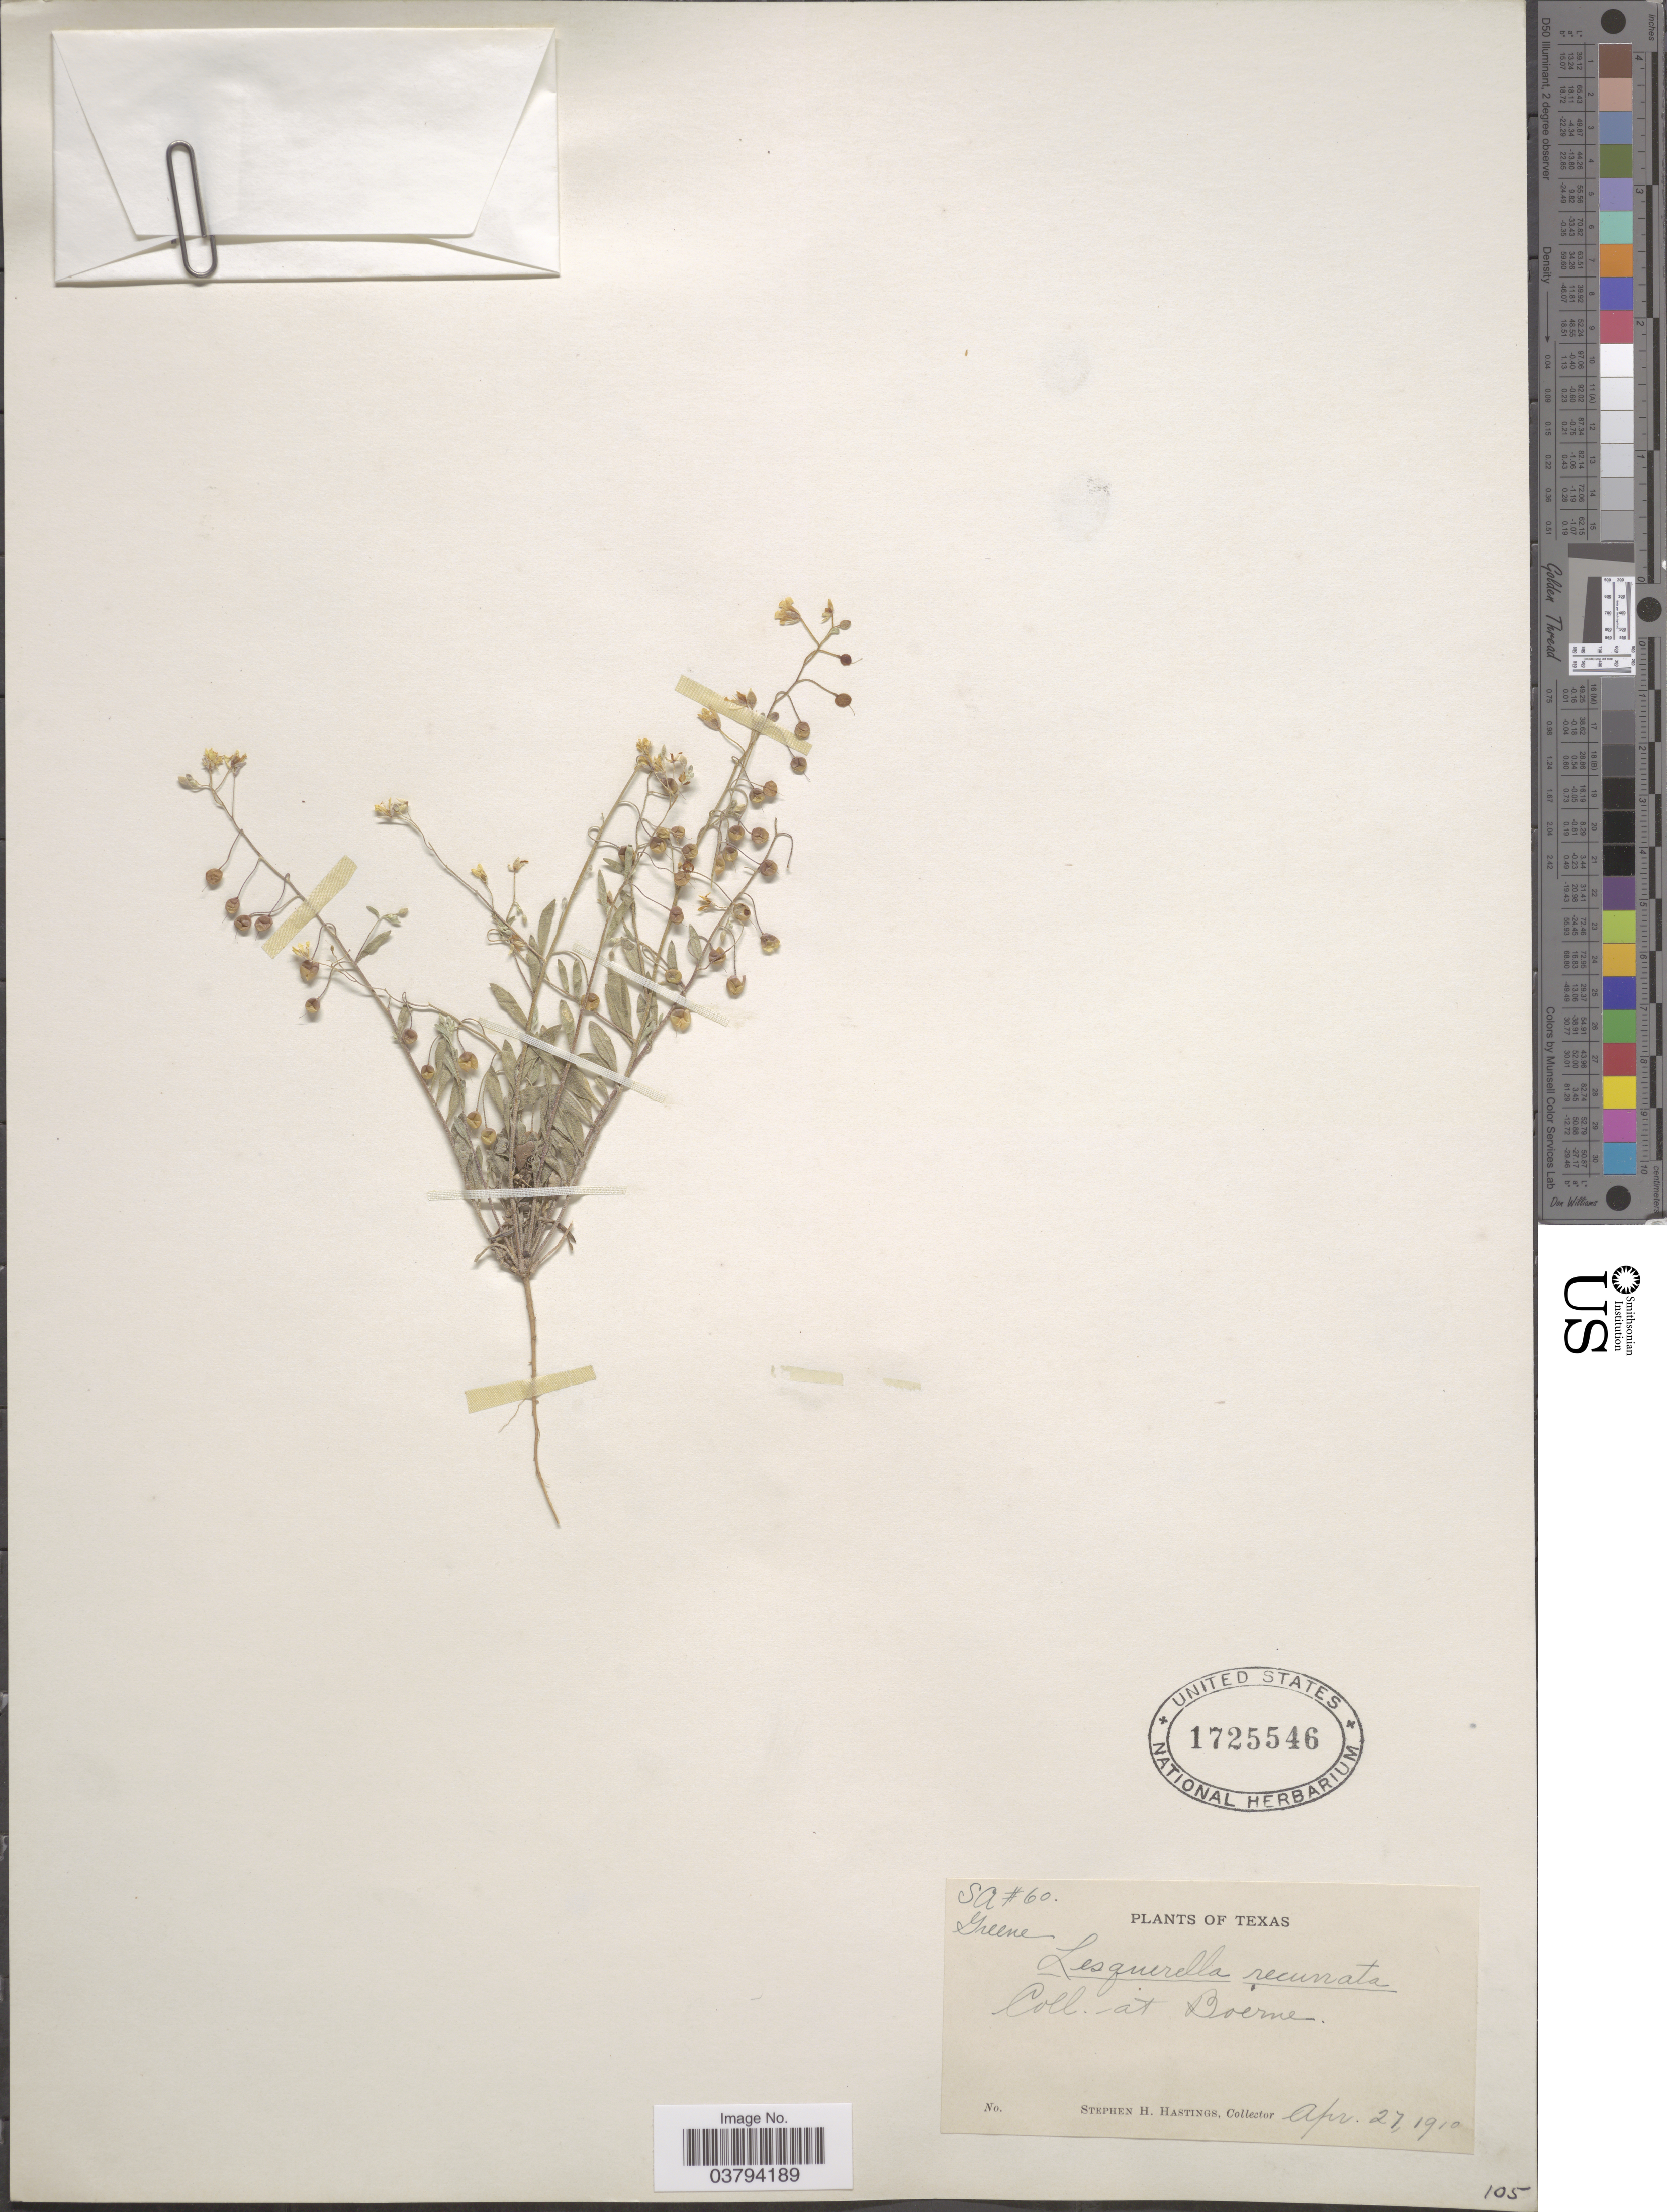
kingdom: Plantae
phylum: Tracheophyta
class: Magnoliopsida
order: Brassicales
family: Brassicaceae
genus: Lesquerella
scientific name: Lesquerella recurvata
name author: (Englem. ex A. Gray) S. Watson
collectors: S. Hastings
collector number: SA#60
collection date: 1910-04-27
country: United States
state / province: Texas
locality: Boerne.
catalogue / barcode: US 1725546